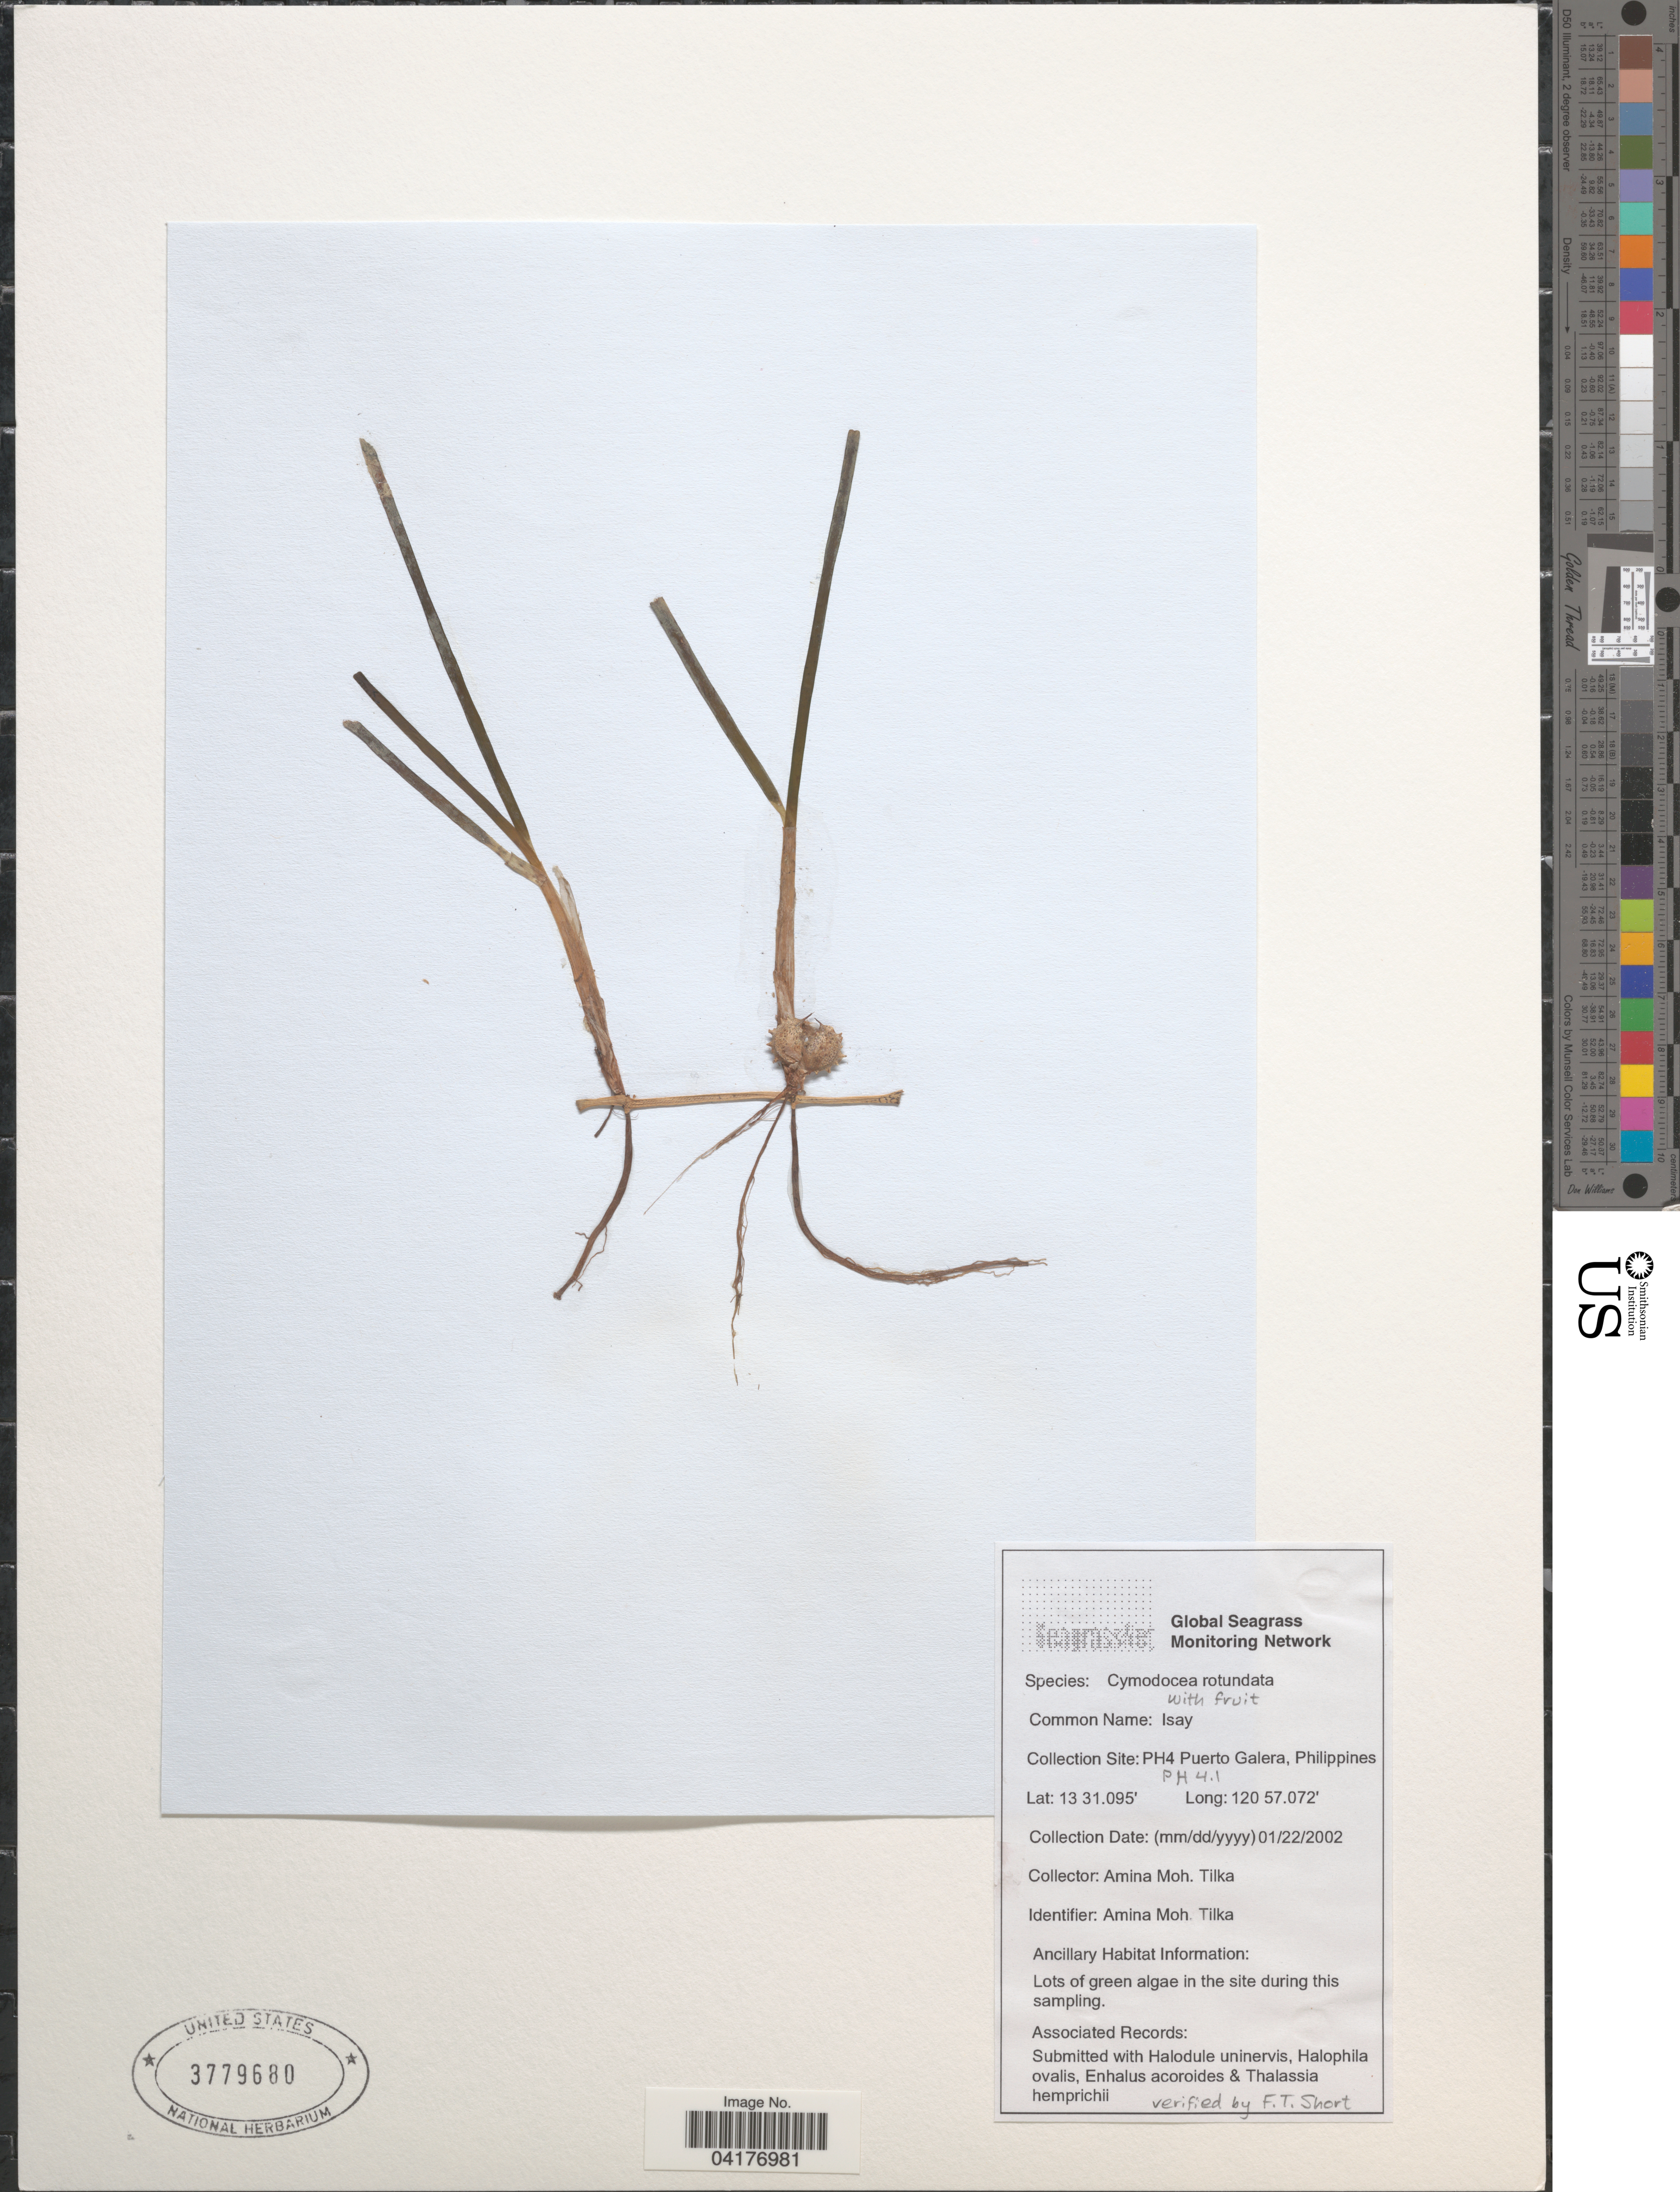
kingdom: Plantae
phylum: Tracheophyta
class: Liliopsida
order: Alismatales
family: Cymodoceaceae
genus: Cymodocea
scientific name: Cymodocea rotundata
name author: Asch. & Schweinf.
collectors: A. Tilka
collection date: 2002-01-22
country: Philippines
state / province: Mimaropa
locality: Collection Site: PH4.1 Puerto Galera.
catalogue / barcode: US 3779680